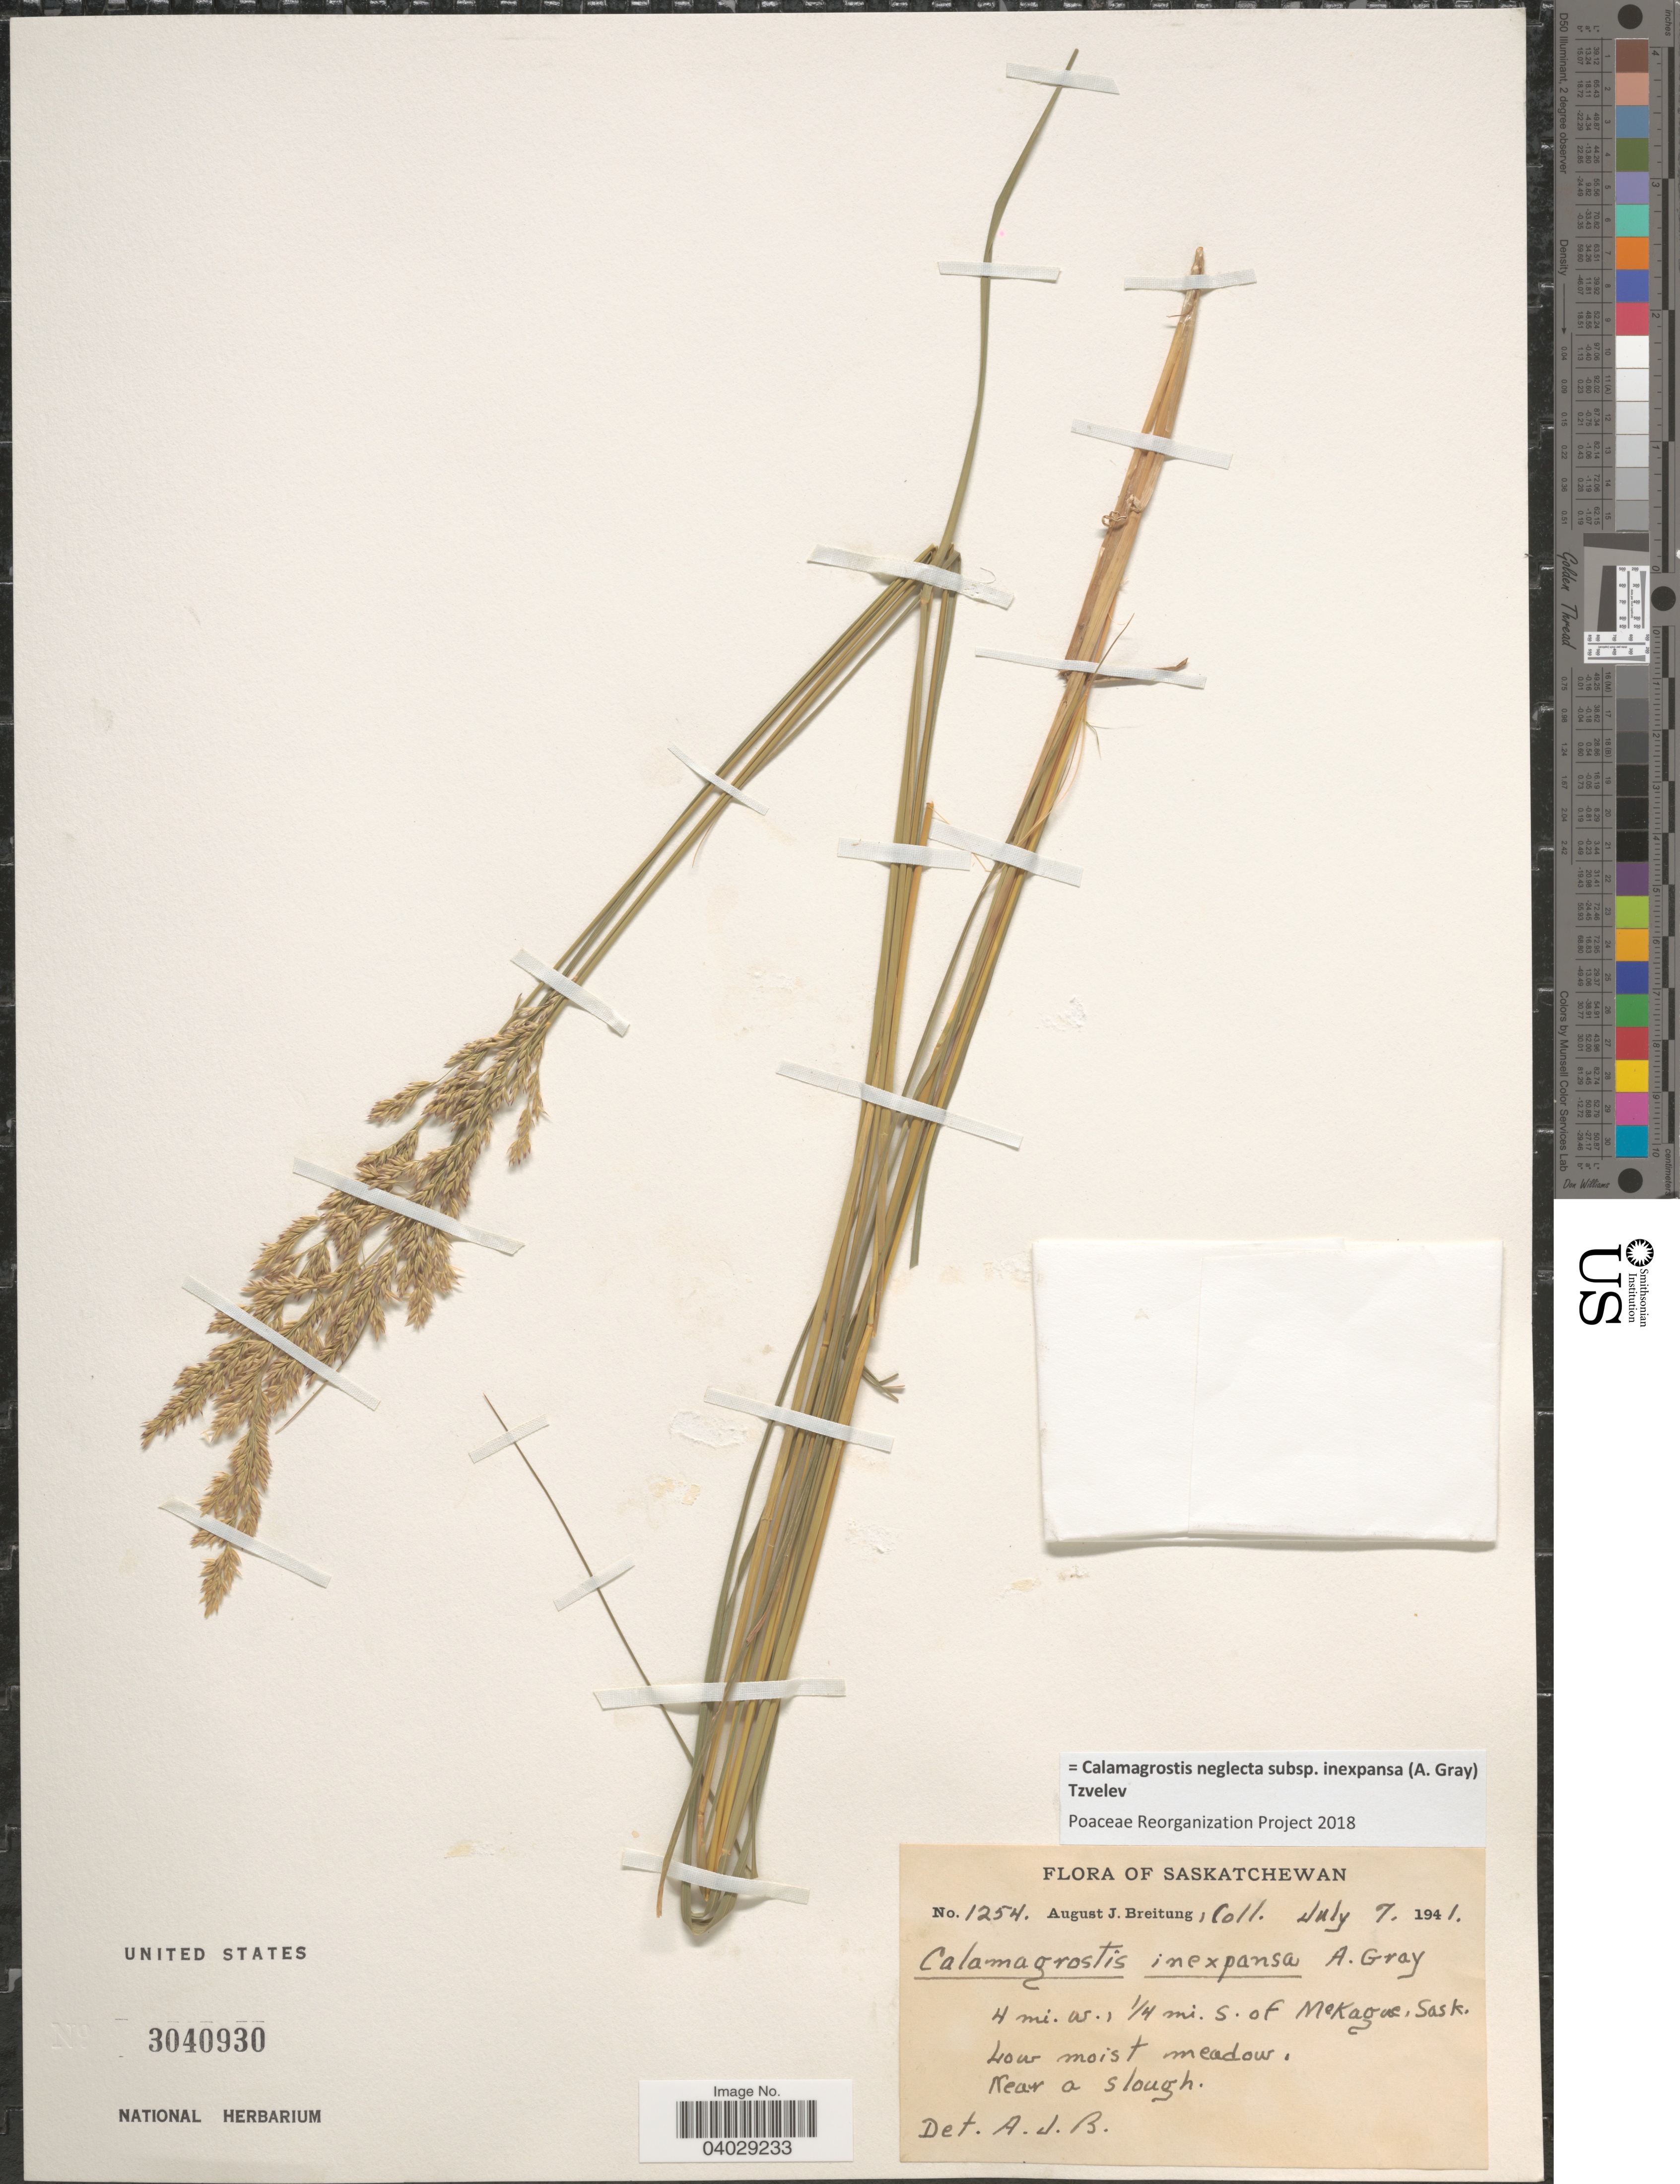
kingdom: Plantae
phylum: Tracheophyta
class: Liliopsida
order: Poales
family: Poaceae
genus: Calamagrostis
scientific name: Calamagrostis neglecta subsp. inexpansa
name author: (A. Gray) Tzvelev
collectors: A. Breitung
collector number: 1254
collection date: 1941-07-07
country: Canada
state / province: Saskatchewan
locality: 4 mi. w., ¼ mi. S. of McKague, Sask.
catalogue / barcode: US 3040930